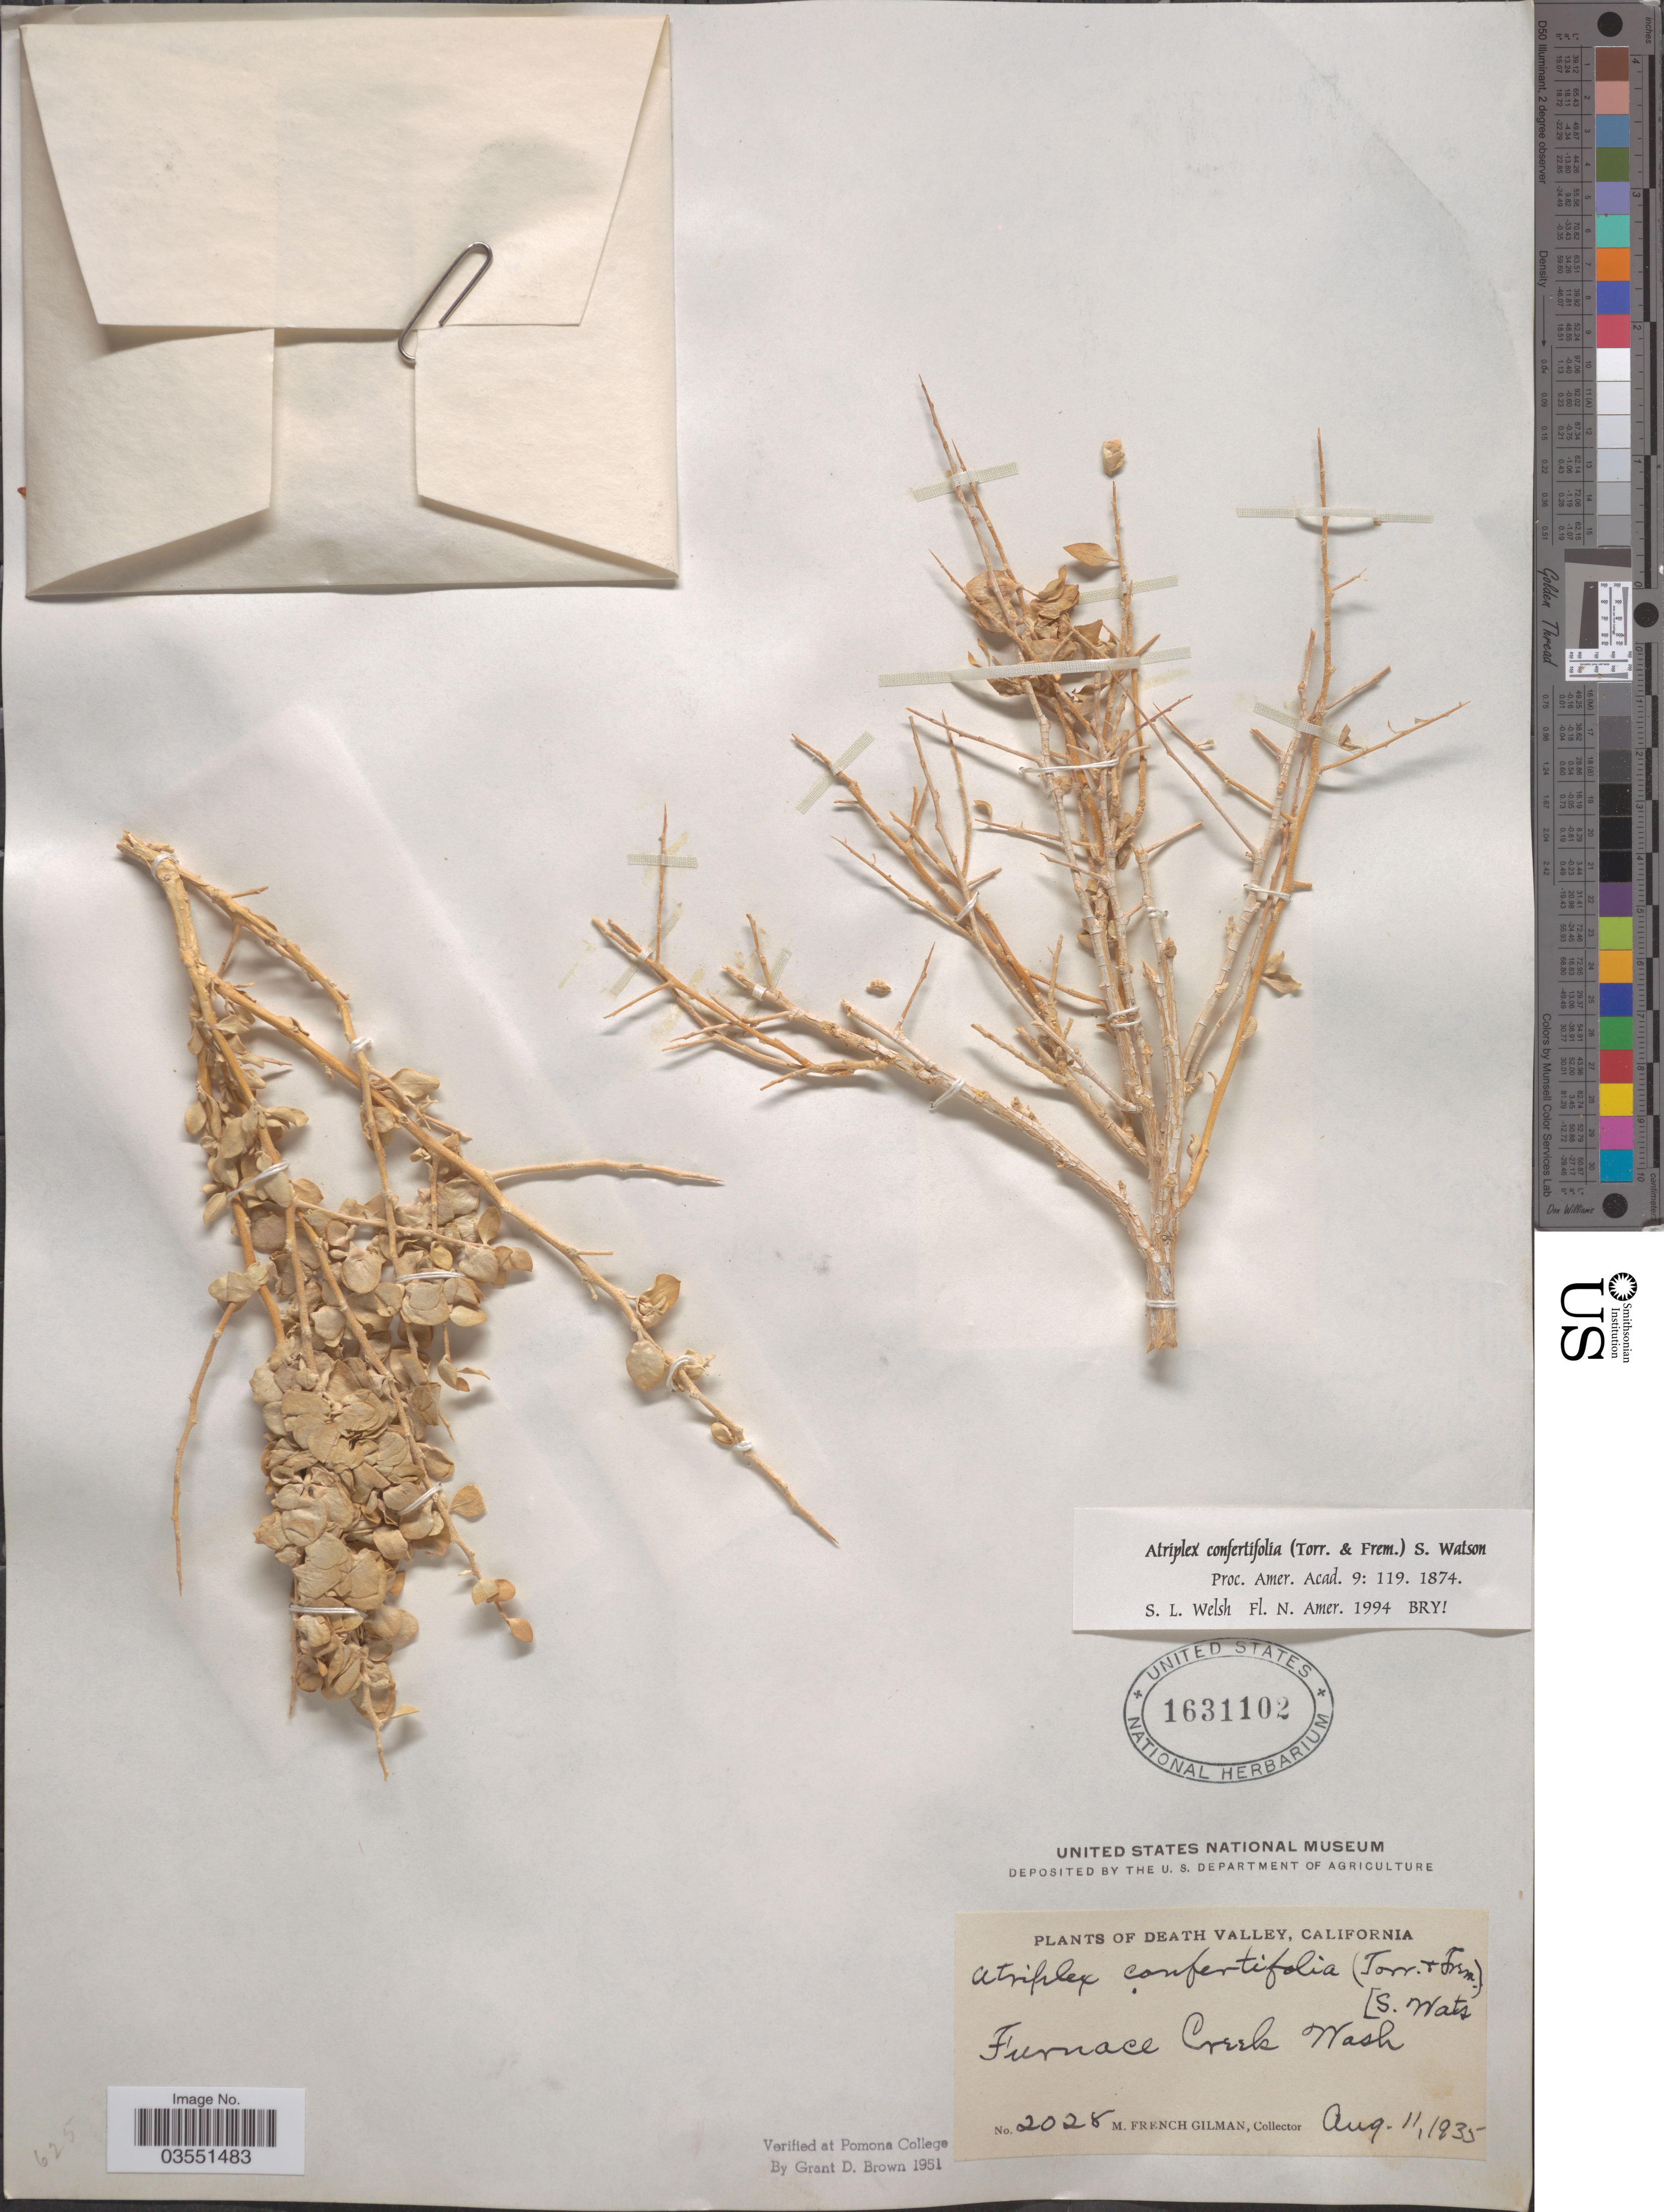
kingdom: Plantae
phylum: Tracheophyta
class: Magnoliopsida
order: Caryophyllales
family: Amaranthaceae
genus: Atriplex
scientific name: Atriplex confertifolia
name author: (Torr. & Frém.) S. Watson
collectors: M. F. Gilman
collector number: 2028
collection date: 1935-08-11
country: United States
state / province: California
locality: Death Valley. Furnace Creek Wash.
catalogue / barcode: US 1631102